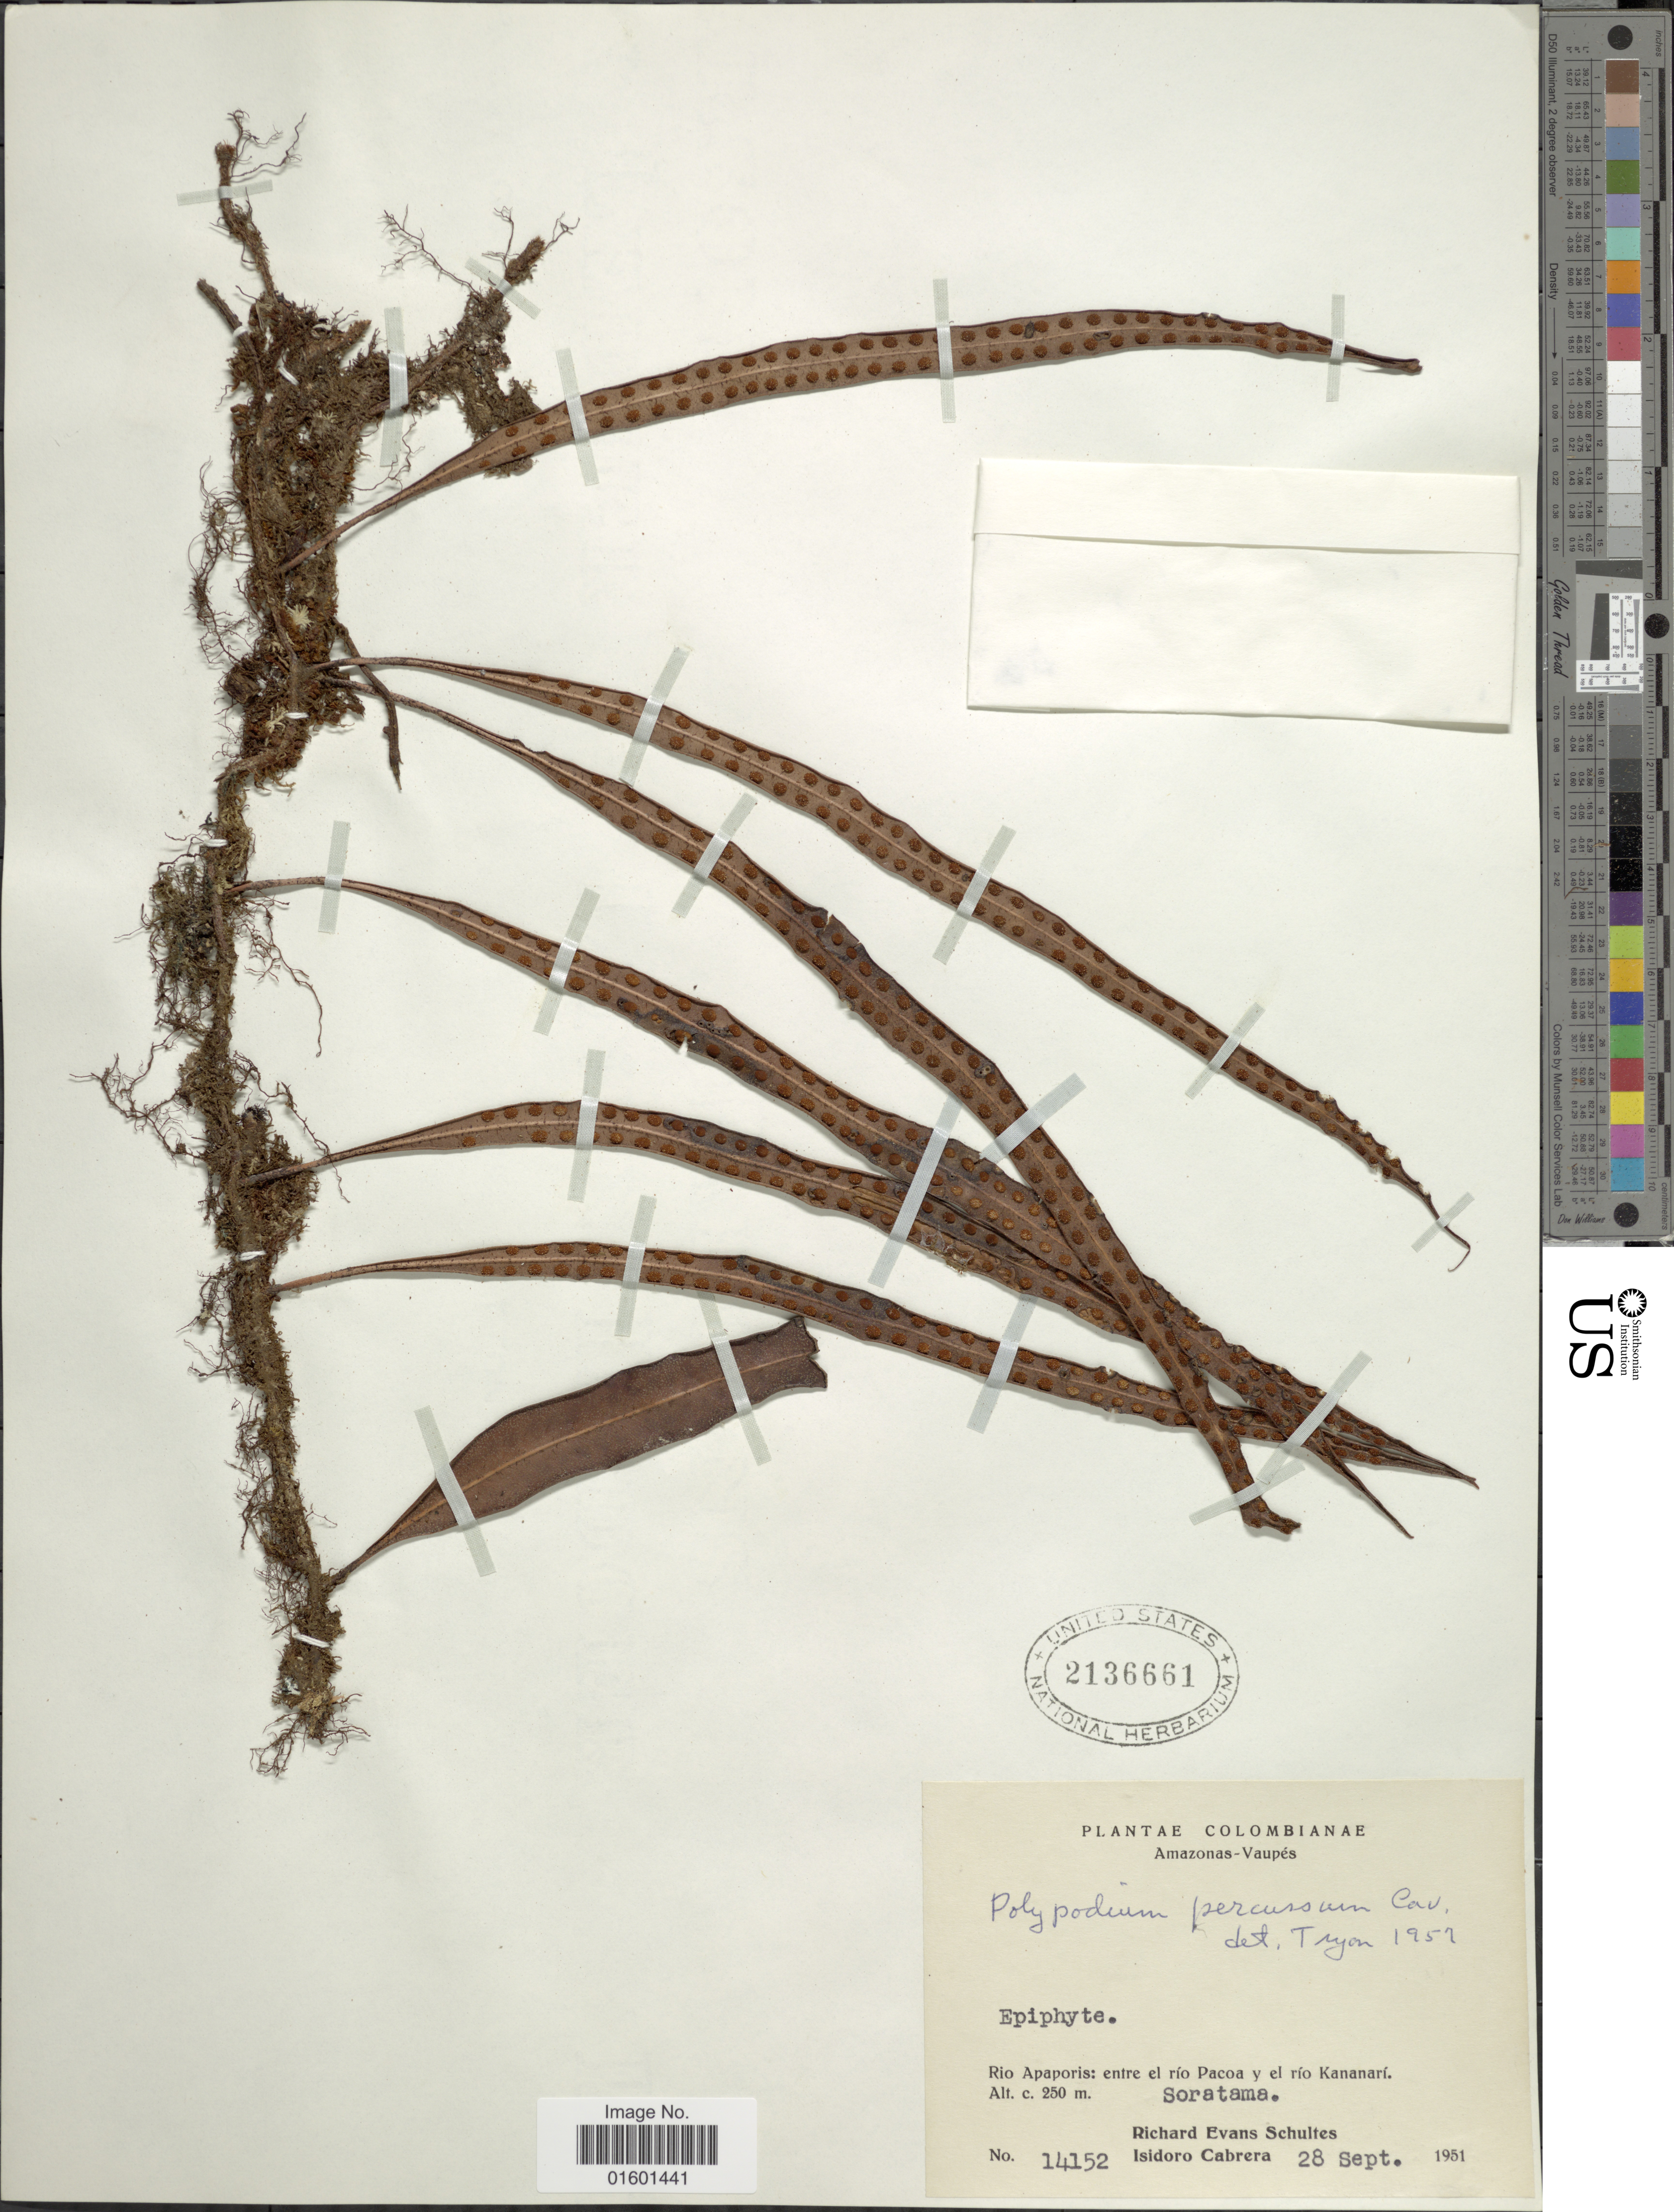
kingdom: Plantae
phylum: Tracheophyta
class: Polypodiopsida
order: Polypodiales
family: Polypodiaceae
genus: Microgramma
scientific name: Microgramma percussa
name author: (Cav.) de la Sota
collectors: R. E. Schultes & I. Cabrera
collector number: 14152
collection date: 1951-09-28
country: Colombia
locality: Amazonas - Vaupes, Rio Apaporis: entre el rio Pacoa y el rio Kananari, Soratama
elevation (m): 250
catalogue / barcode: US 2136661